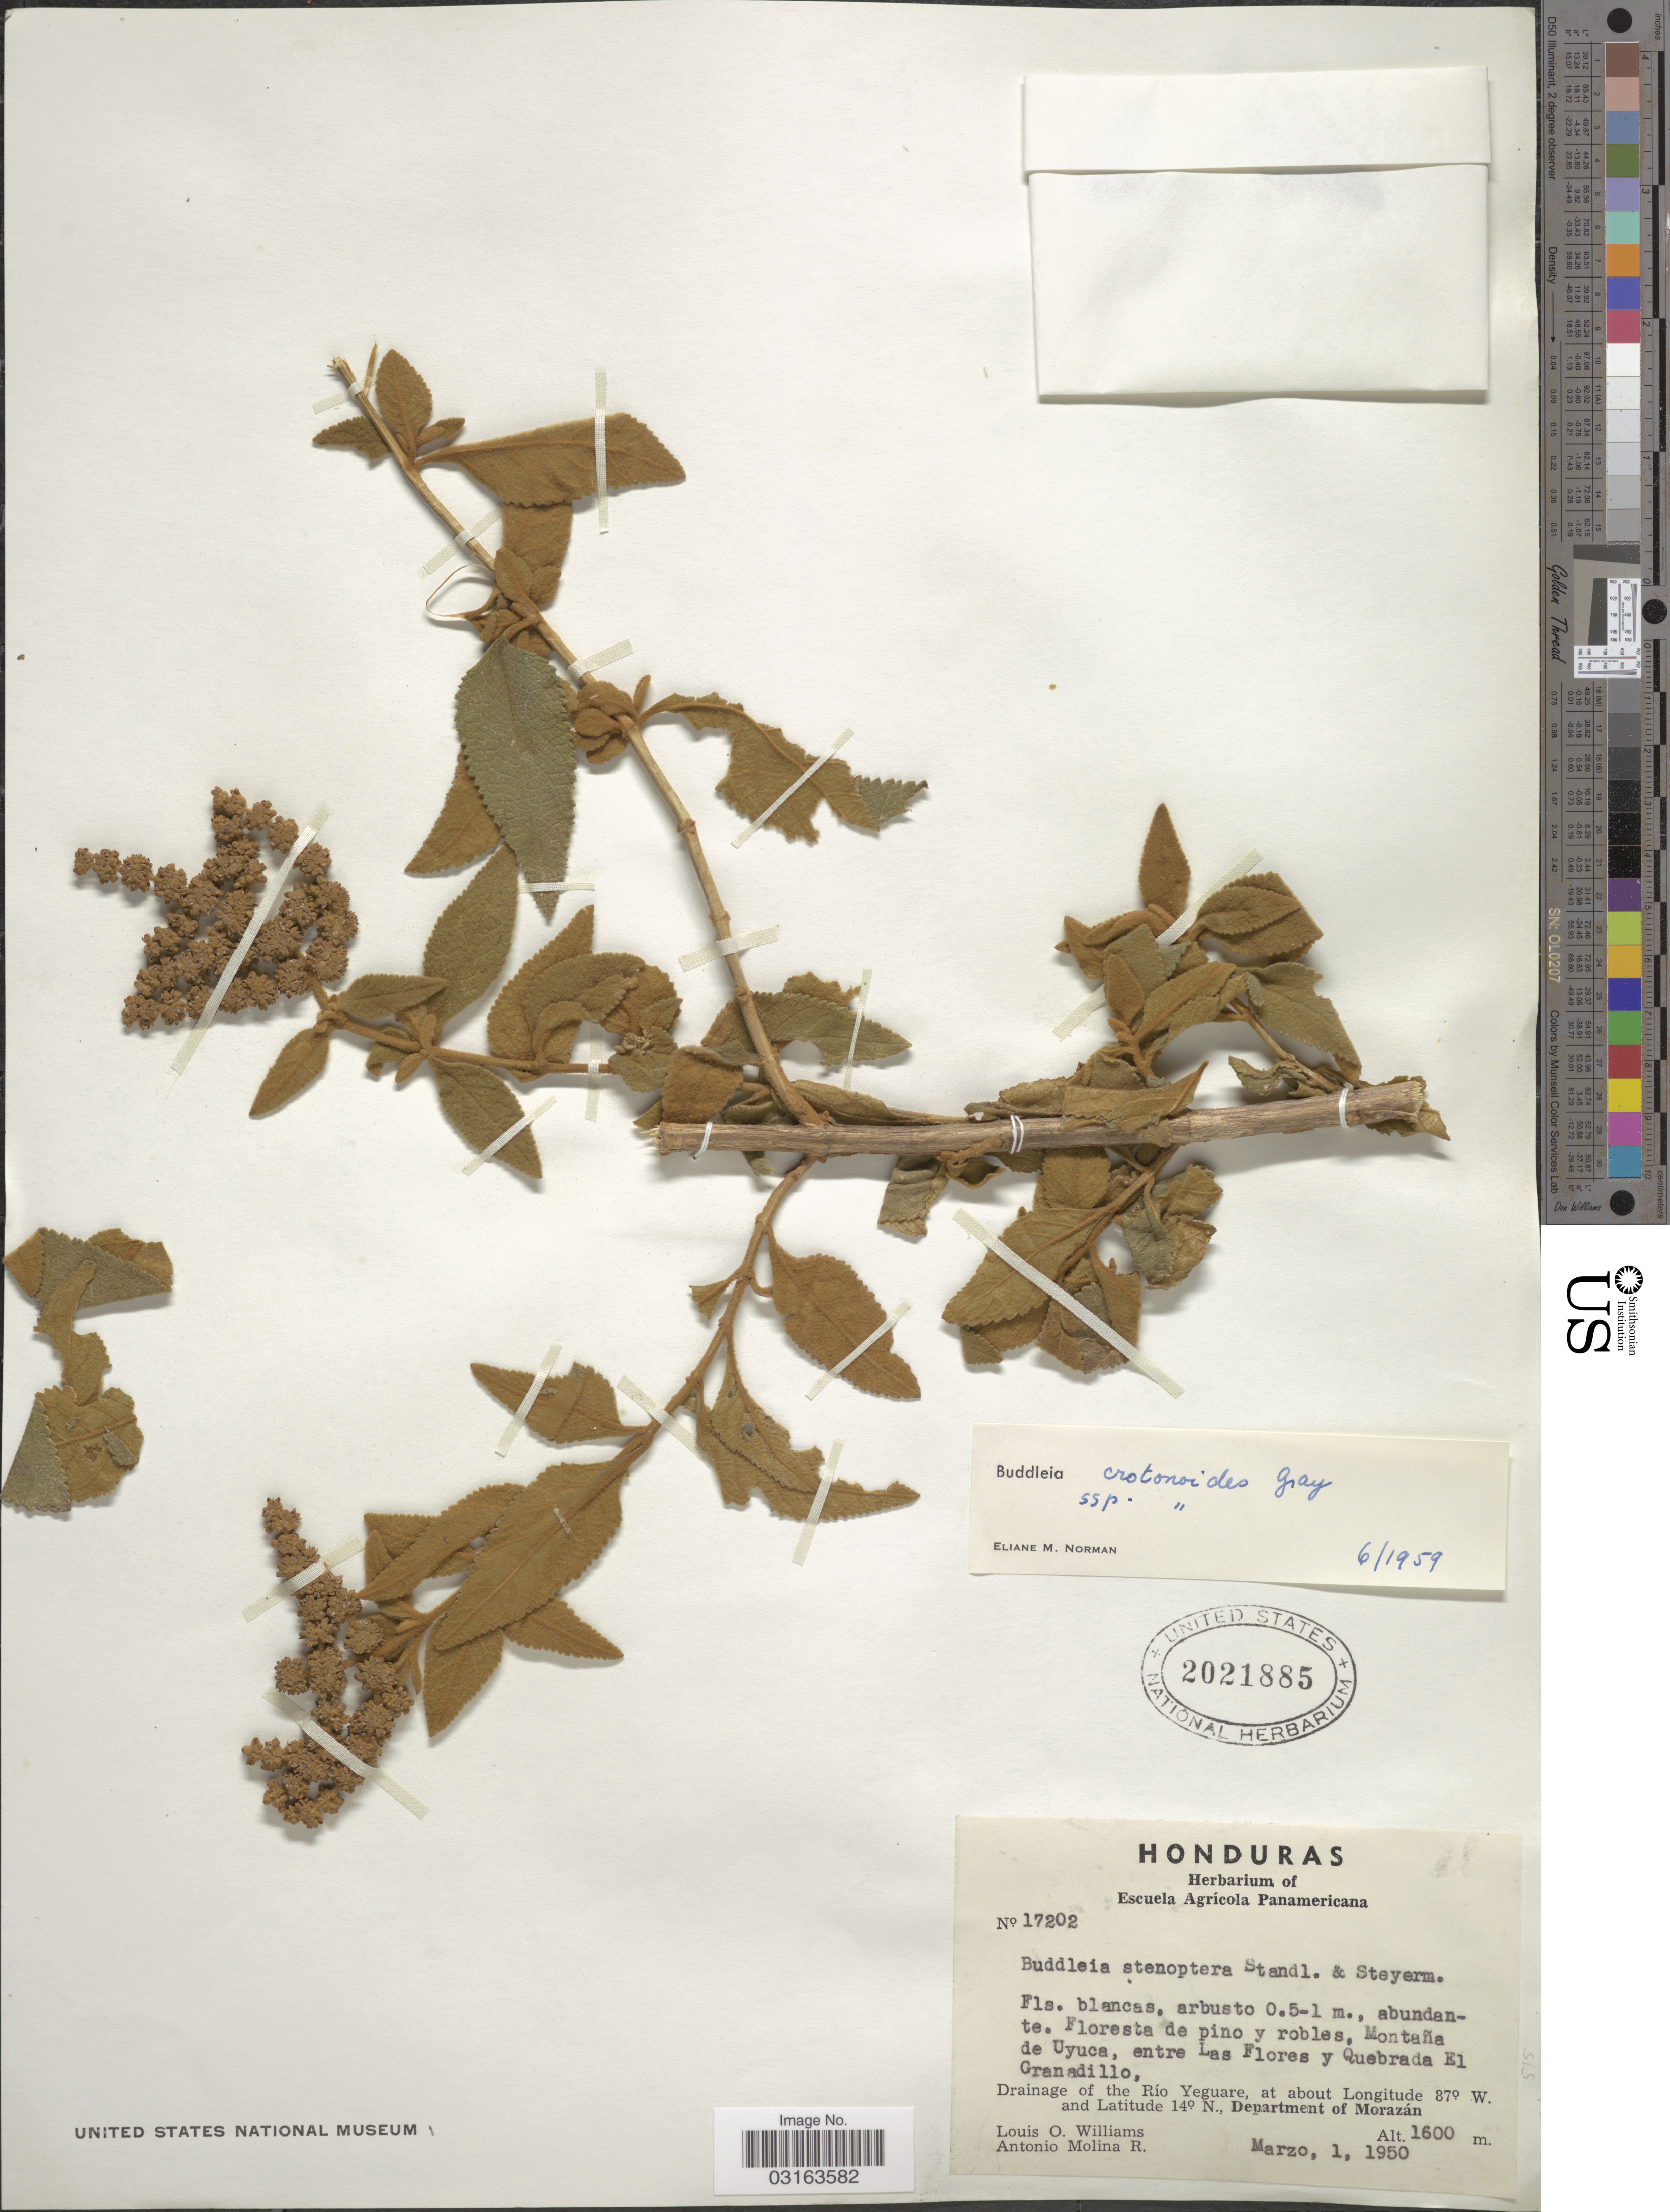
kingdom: Plantae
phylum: Tracheophyta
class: Magnoliopsida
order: Lamiales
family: Scrophulariaceae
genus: Buddleja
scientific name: Buddleja crotonoides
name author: A. Gray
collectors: L. O. Williams & A. Molina R.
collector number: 17202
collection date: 1950-03-01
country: Honduras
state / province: Fco. Morazán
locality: Montaña de Uyuca, entre Las Flores y Quebrada El Granadillo, Drainage of the Río Yeguare, Department of Morazán.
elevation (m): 1600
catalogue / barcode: US 2021885